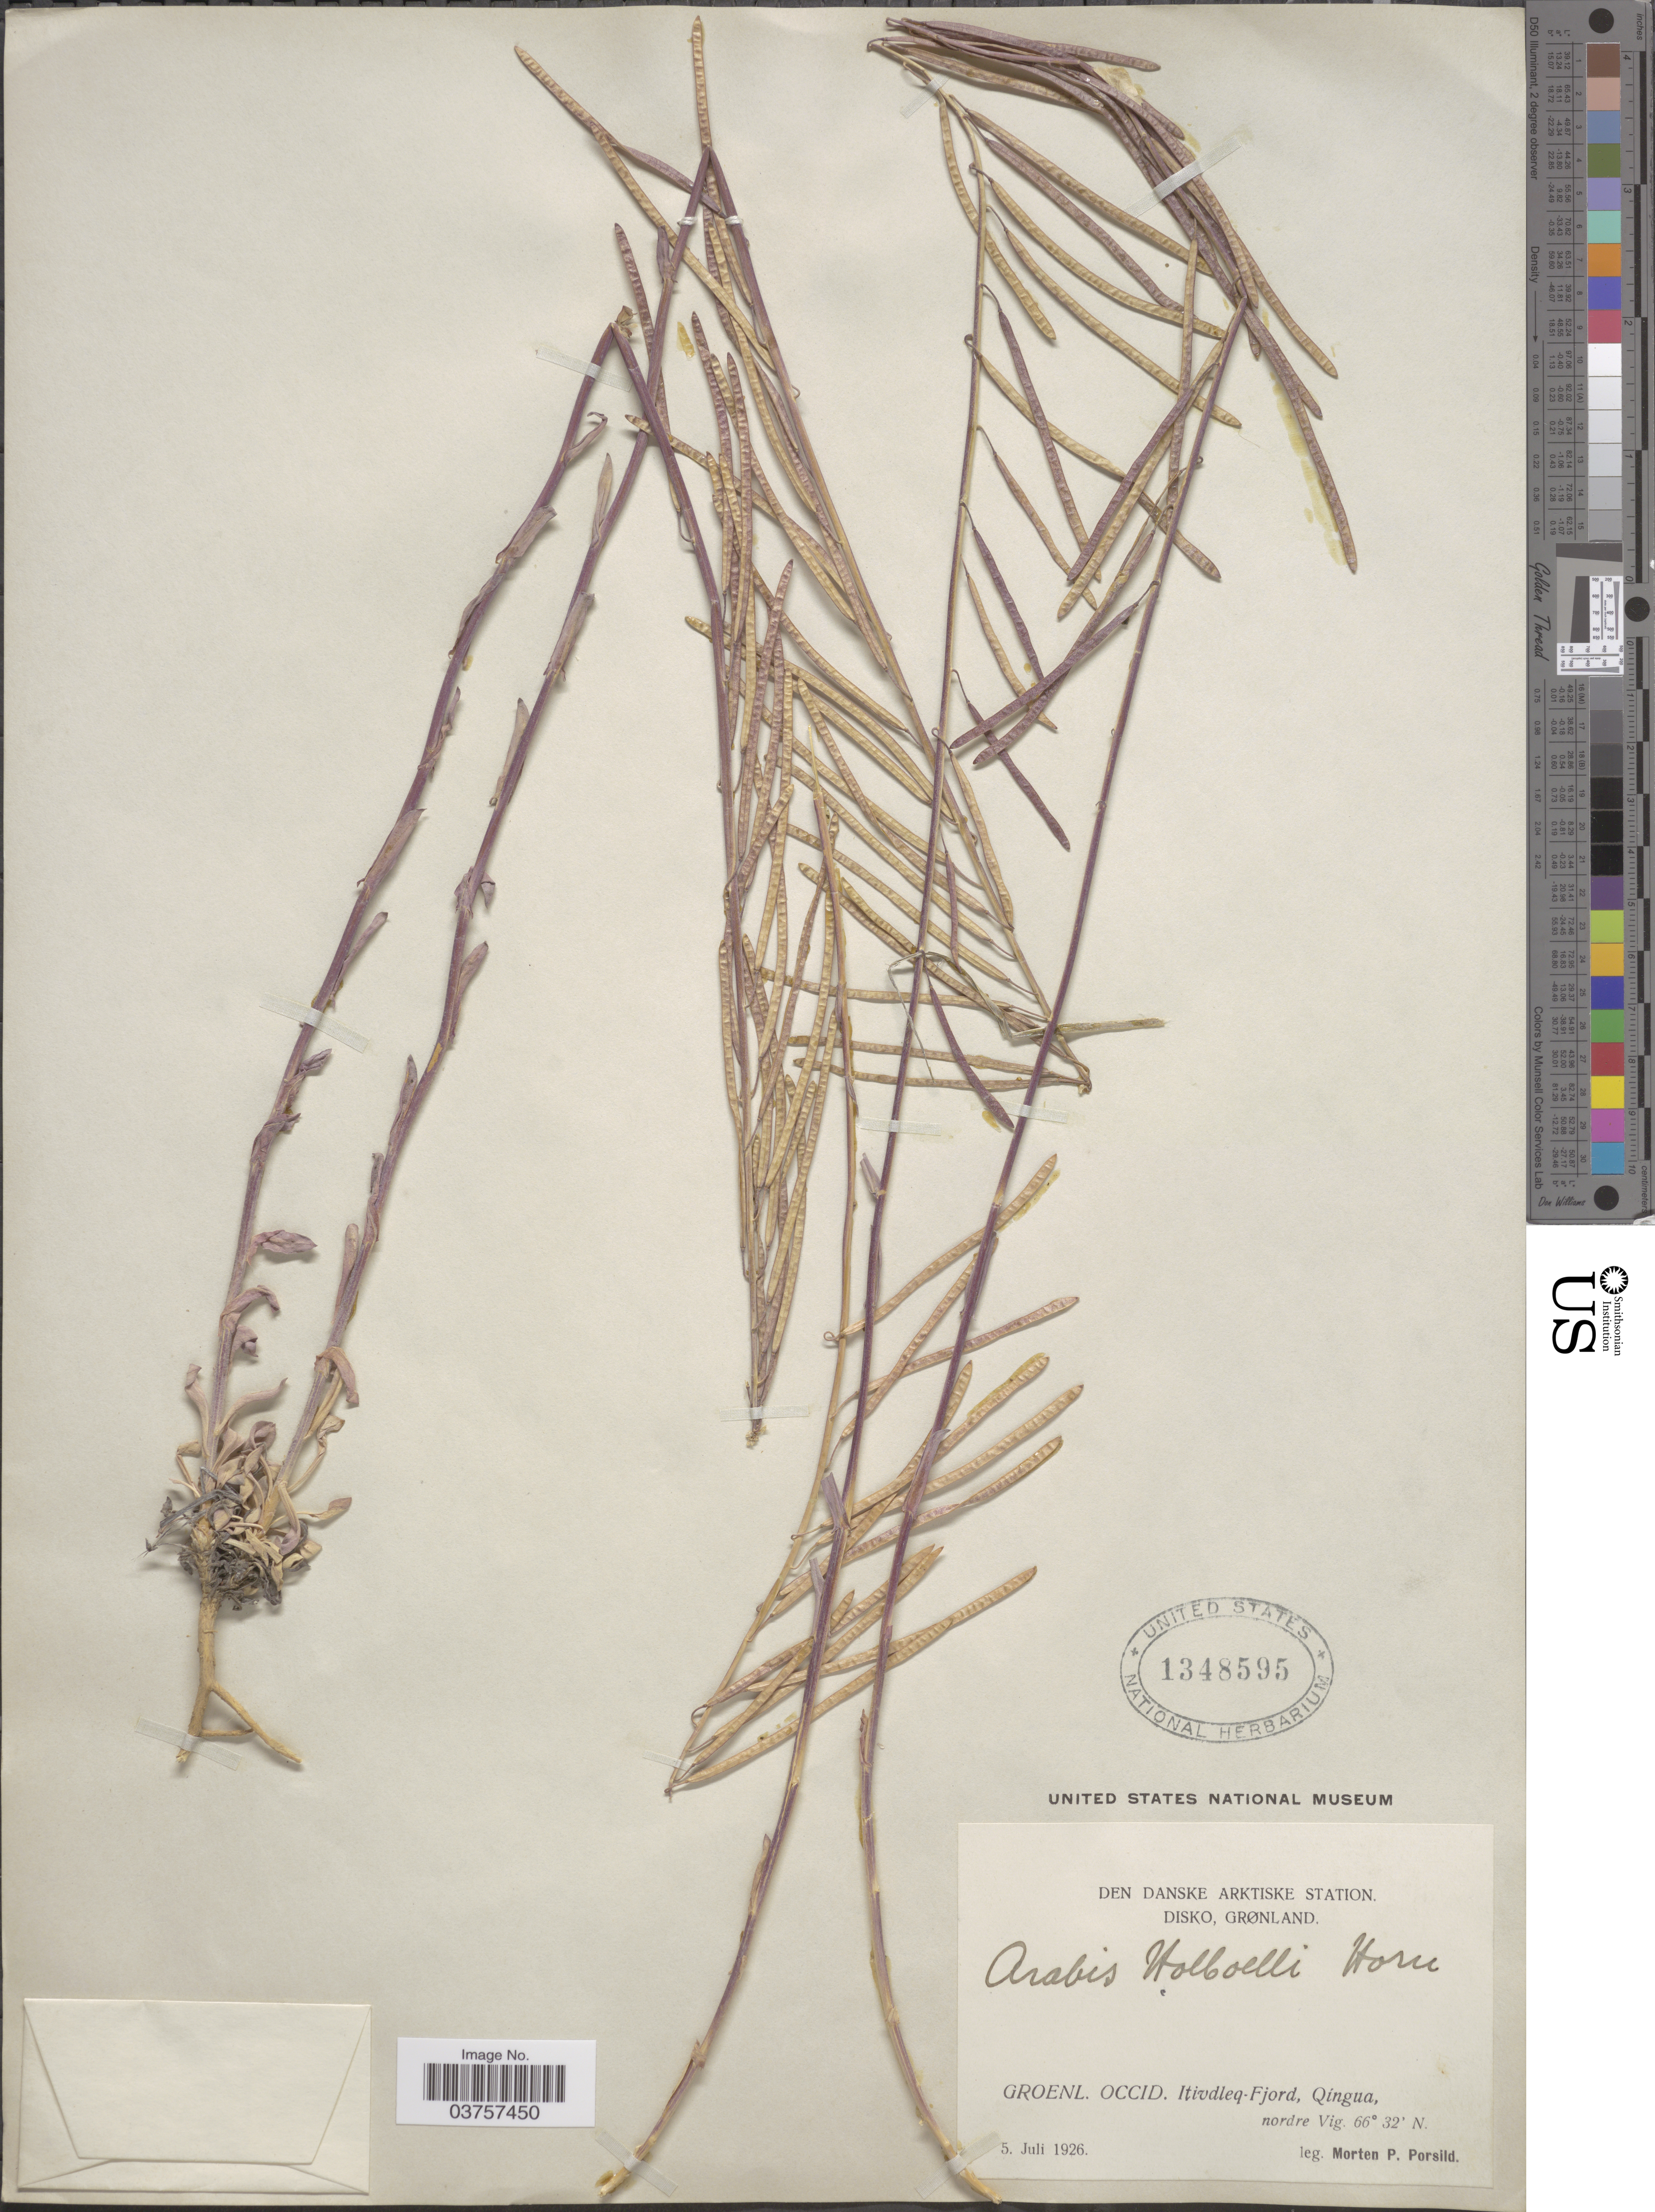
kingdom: Plantae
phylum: Tracheophyta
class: Magnoliopsida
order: Brassicales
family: Brassicaceae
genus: Arabis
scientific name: Arabis holboellii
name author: Hornem.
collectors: M. P. Porsild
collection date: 1926-07-05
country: Greenland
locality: Den Danske Arktiske Station. Disko Grønland. Groenl. Occid. Itivdleq-Fjord, Qíngua, nordre Vig.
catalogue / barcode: US 1348595